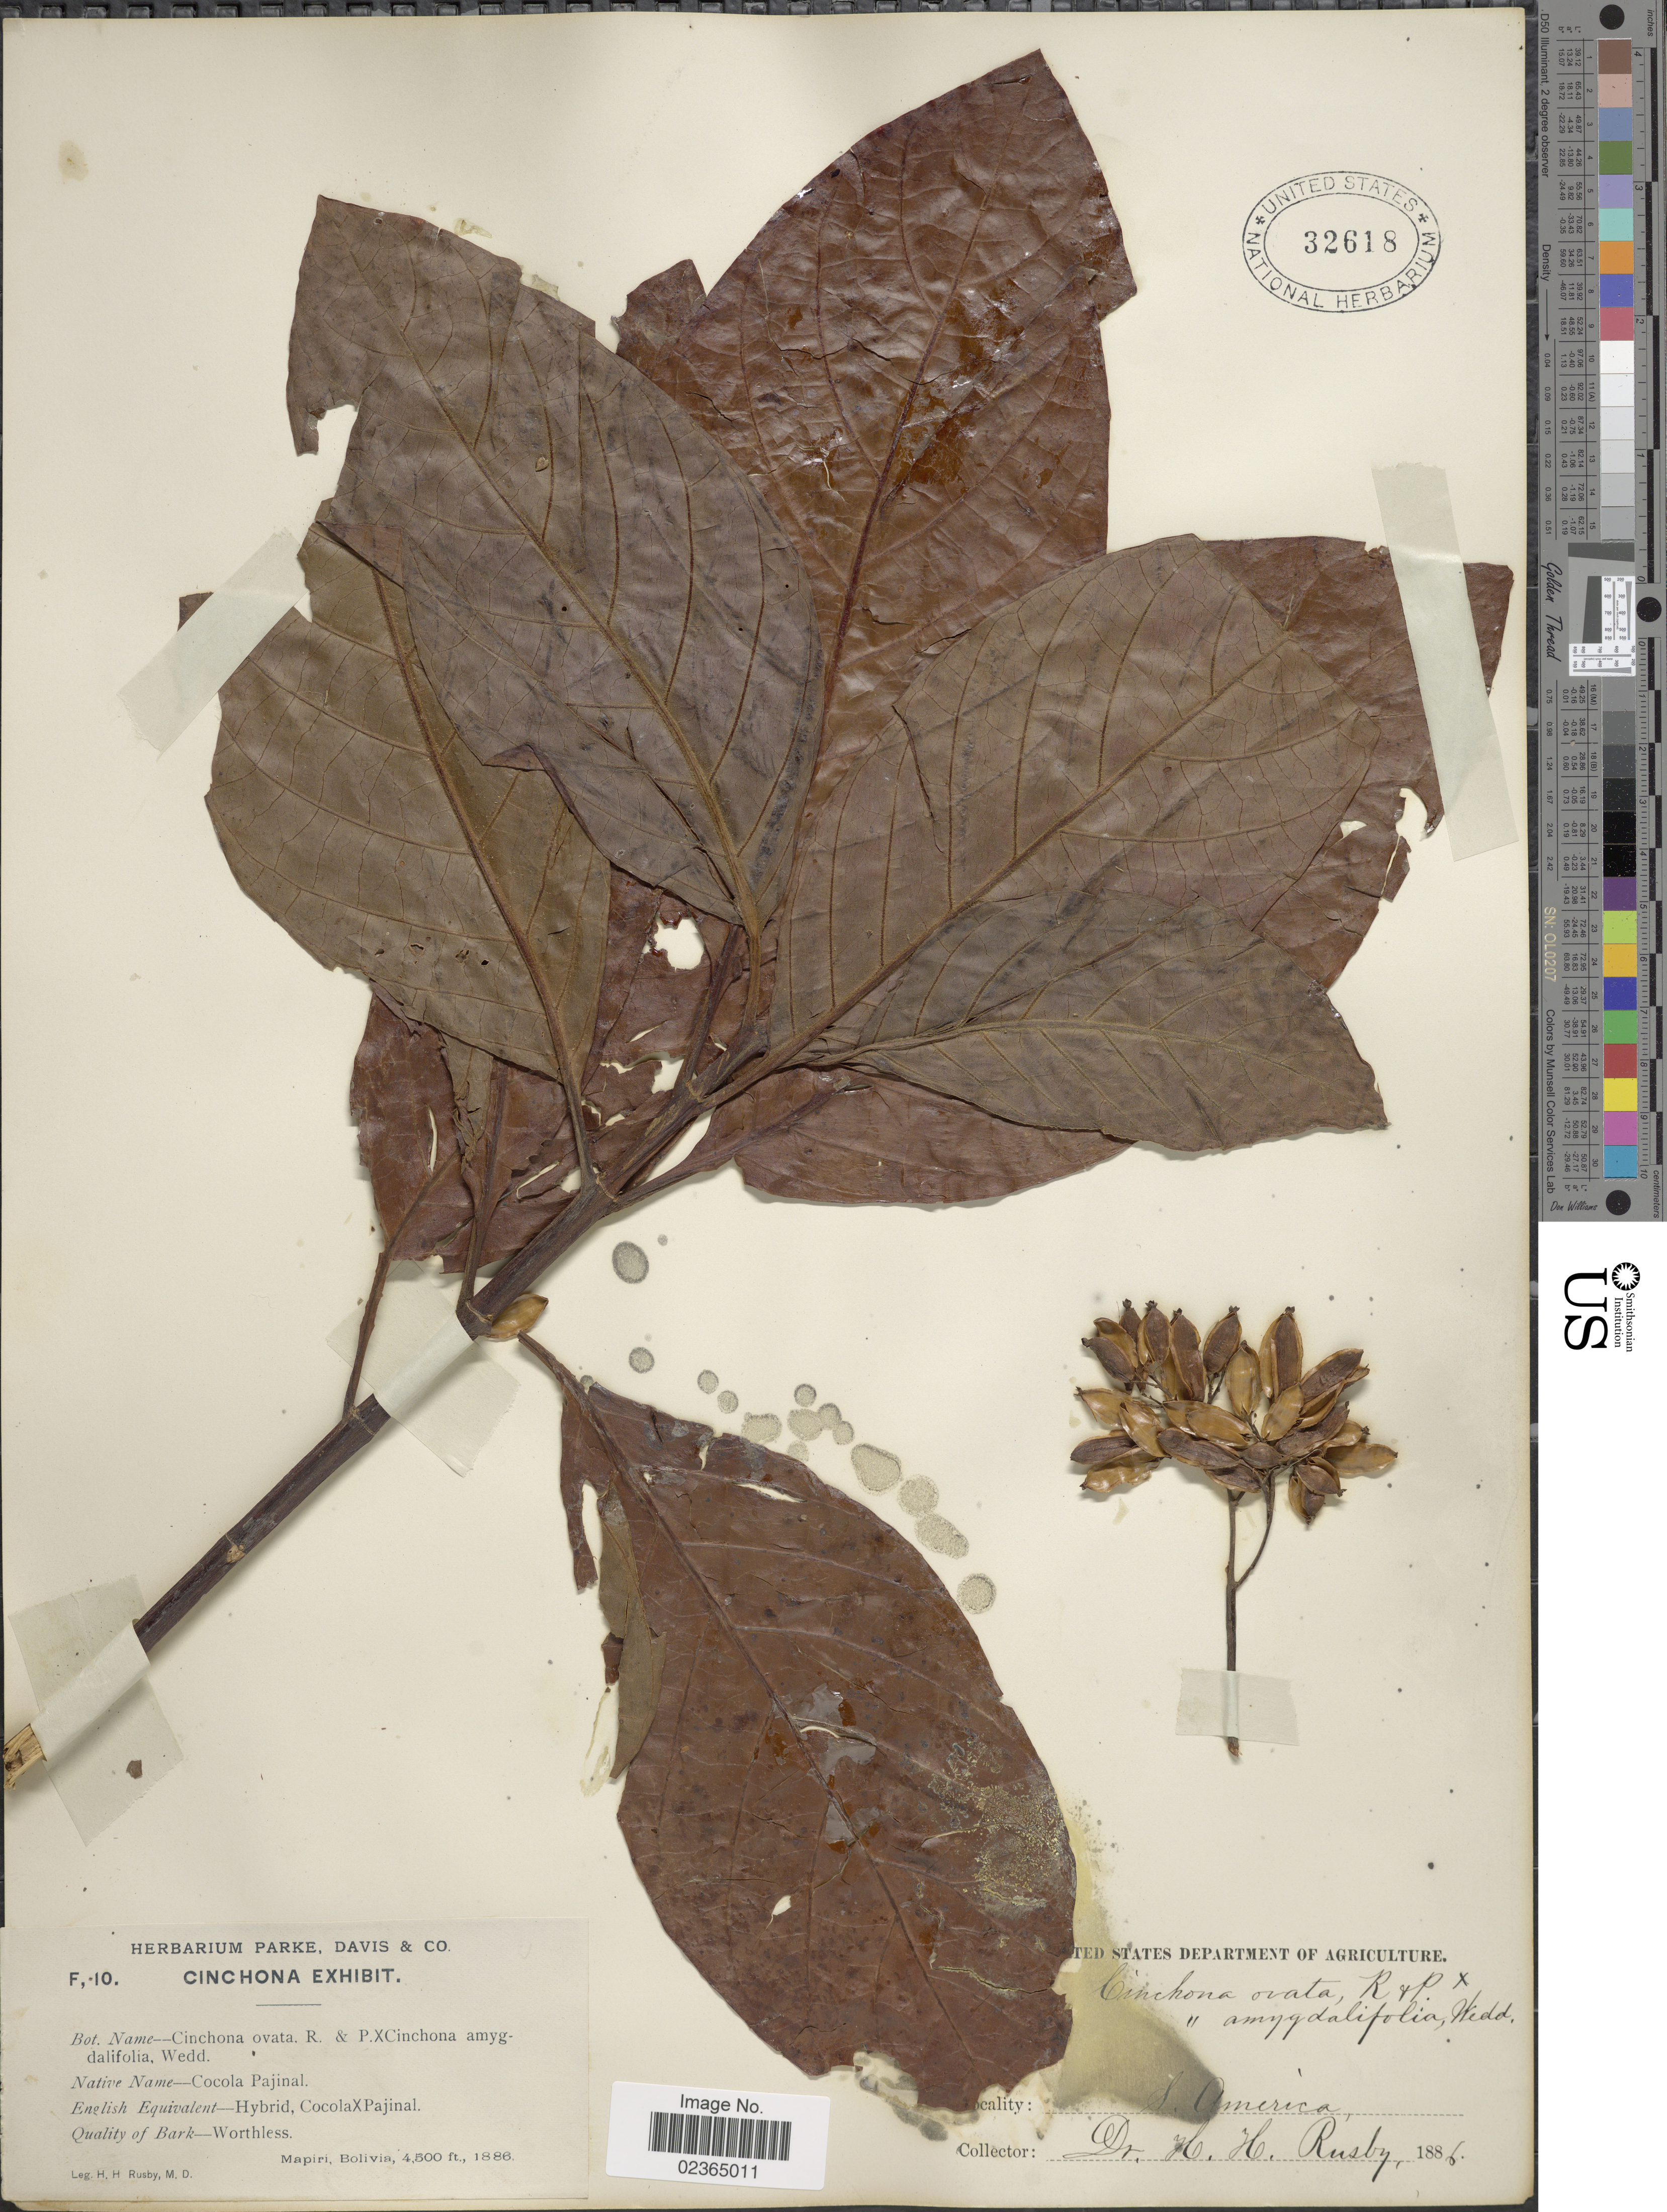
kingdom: Plantae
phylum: Tracheophyta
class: Magnoliopsida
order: Gentianales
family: Rubiaceae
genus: Cinchona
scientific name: Cinchona pubescens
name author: Vahl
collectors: H. H. Rusby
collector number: F, -10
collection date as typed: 1886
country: Bolivia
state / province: La Páz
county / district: Larecaja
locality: Mapiri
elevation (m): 1372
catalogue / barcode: US 32618